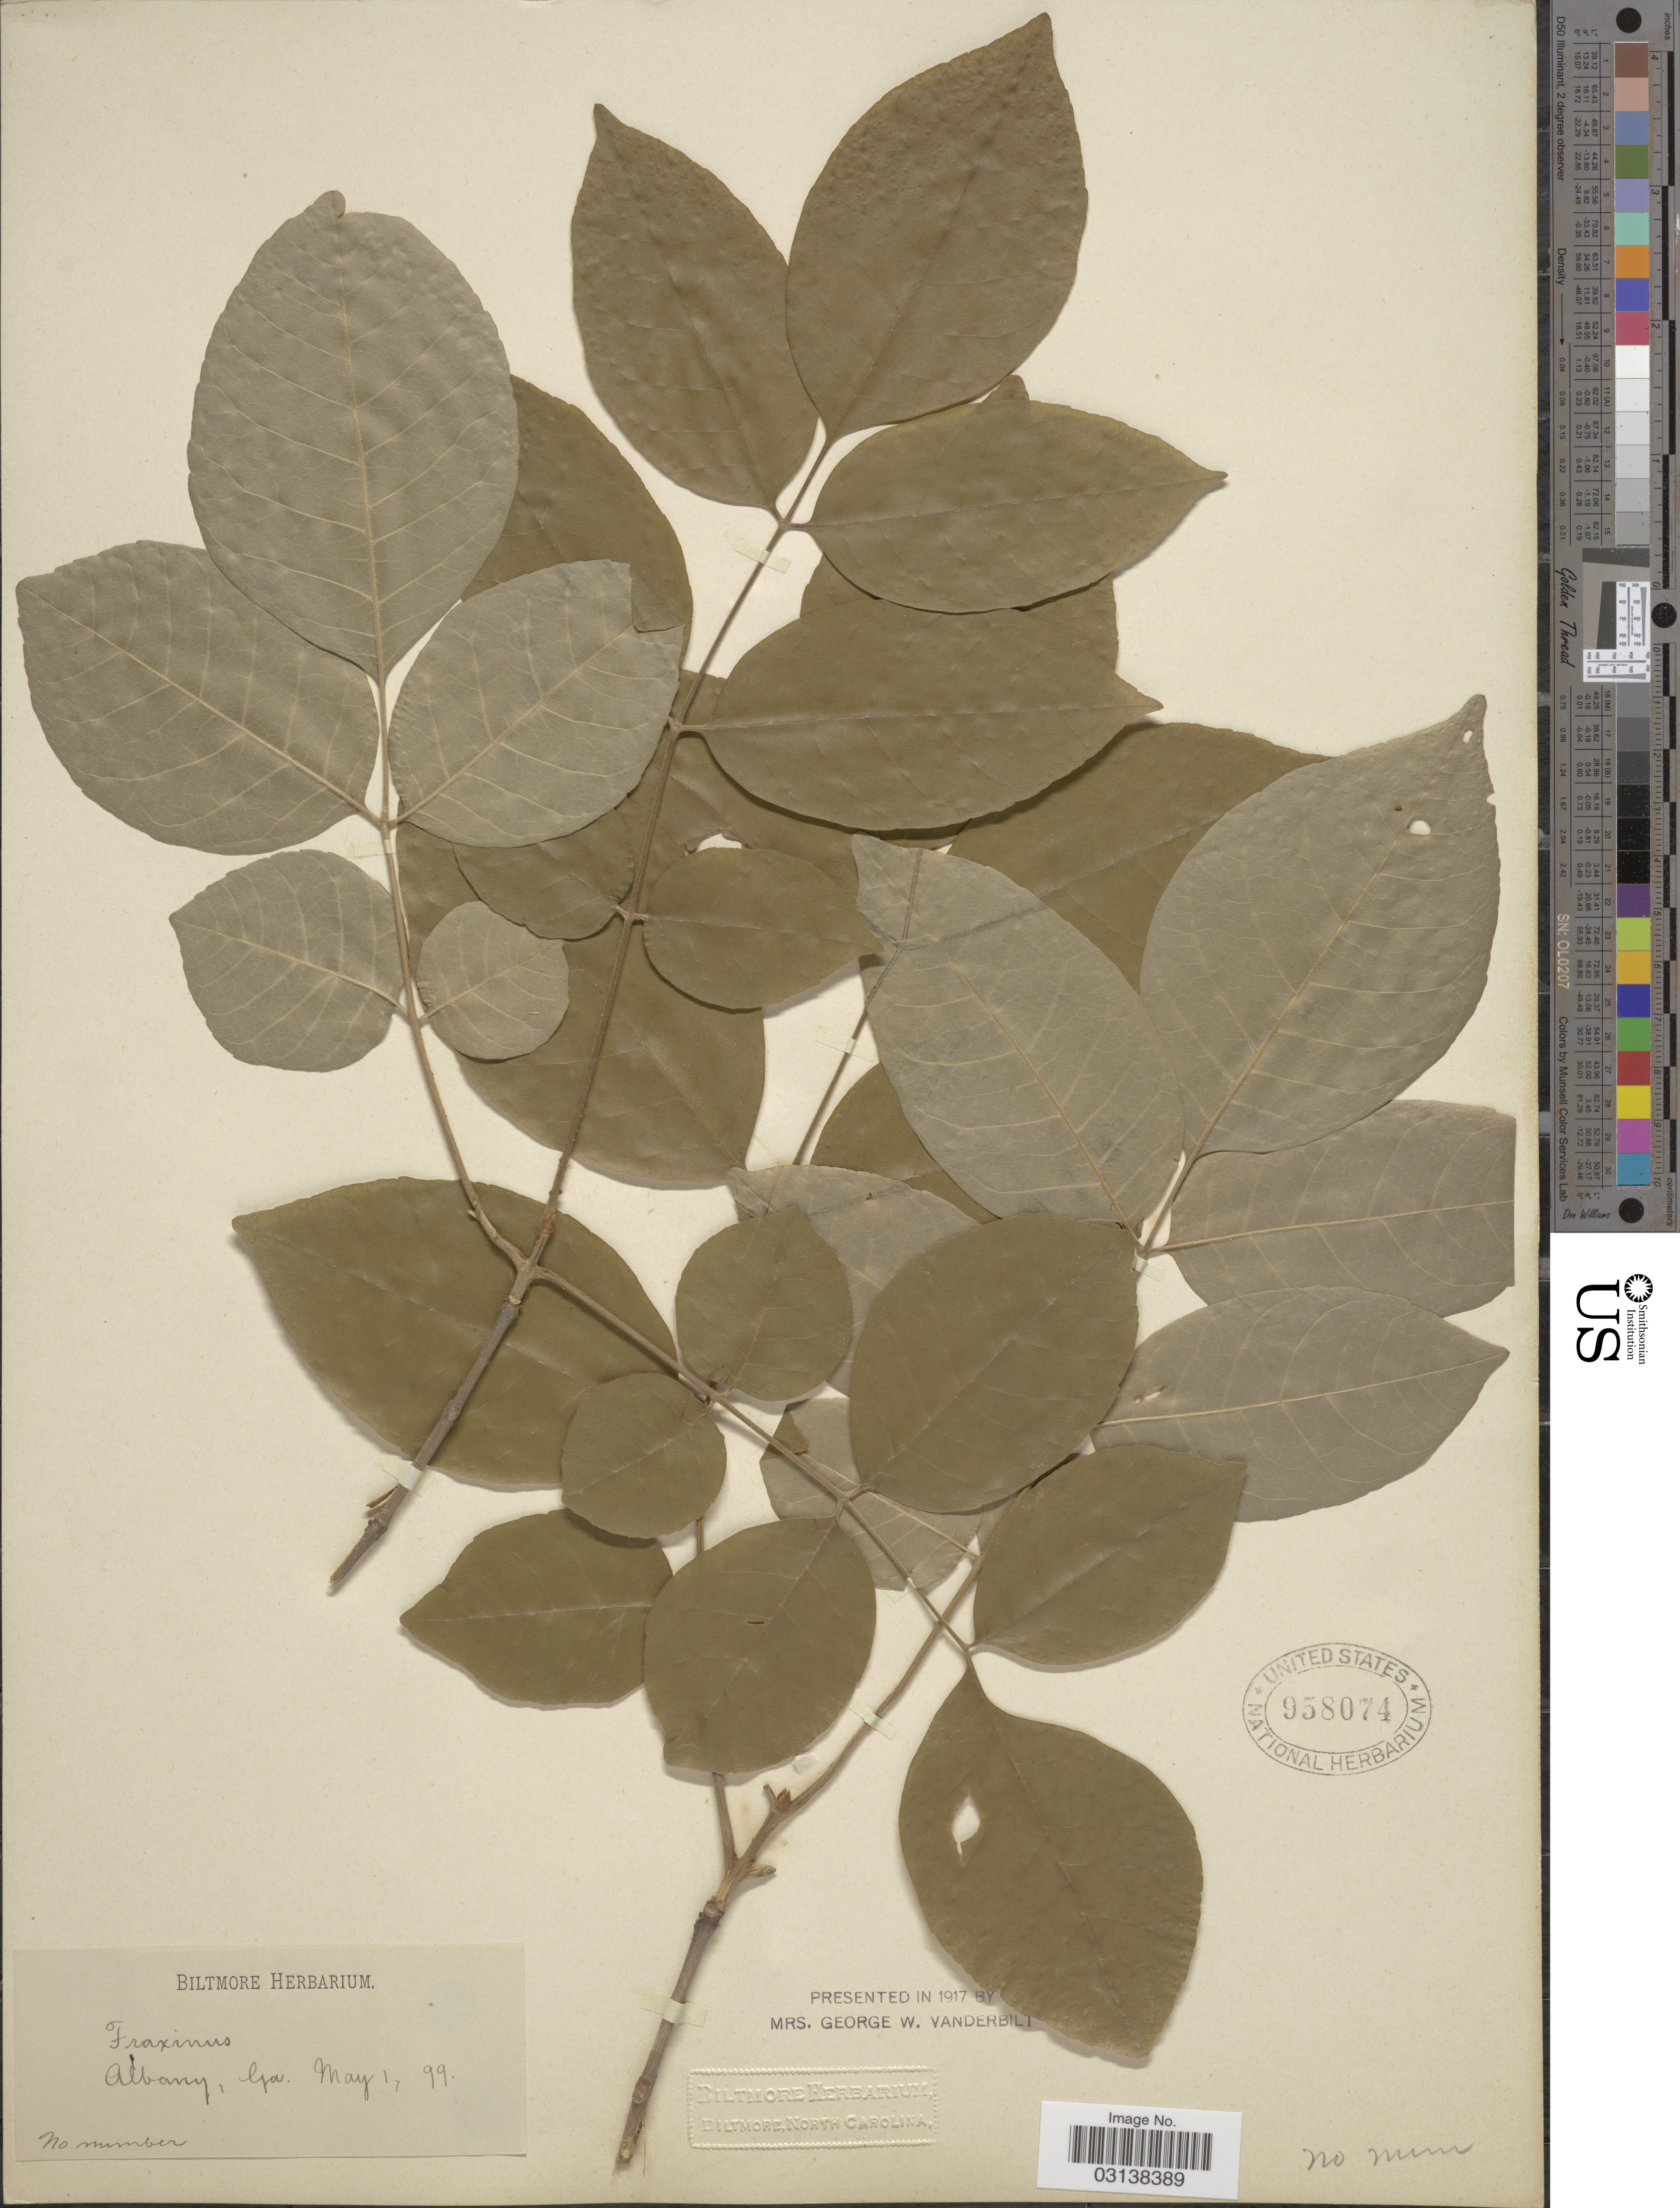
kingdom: Plantae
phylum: Tracheophyta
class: Magnoliopsida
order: Lamiales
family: Oleaceae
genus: Fraxinus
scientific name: Fraxinus americana var. biltmoreana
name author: (Beadle) J.W. Wright ex Fernald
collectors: ex herb. Biltmore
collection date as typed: Transcribed d/m/y: 1/5/99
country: United States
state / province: Georgia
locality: Albany.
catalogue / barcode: US 958074